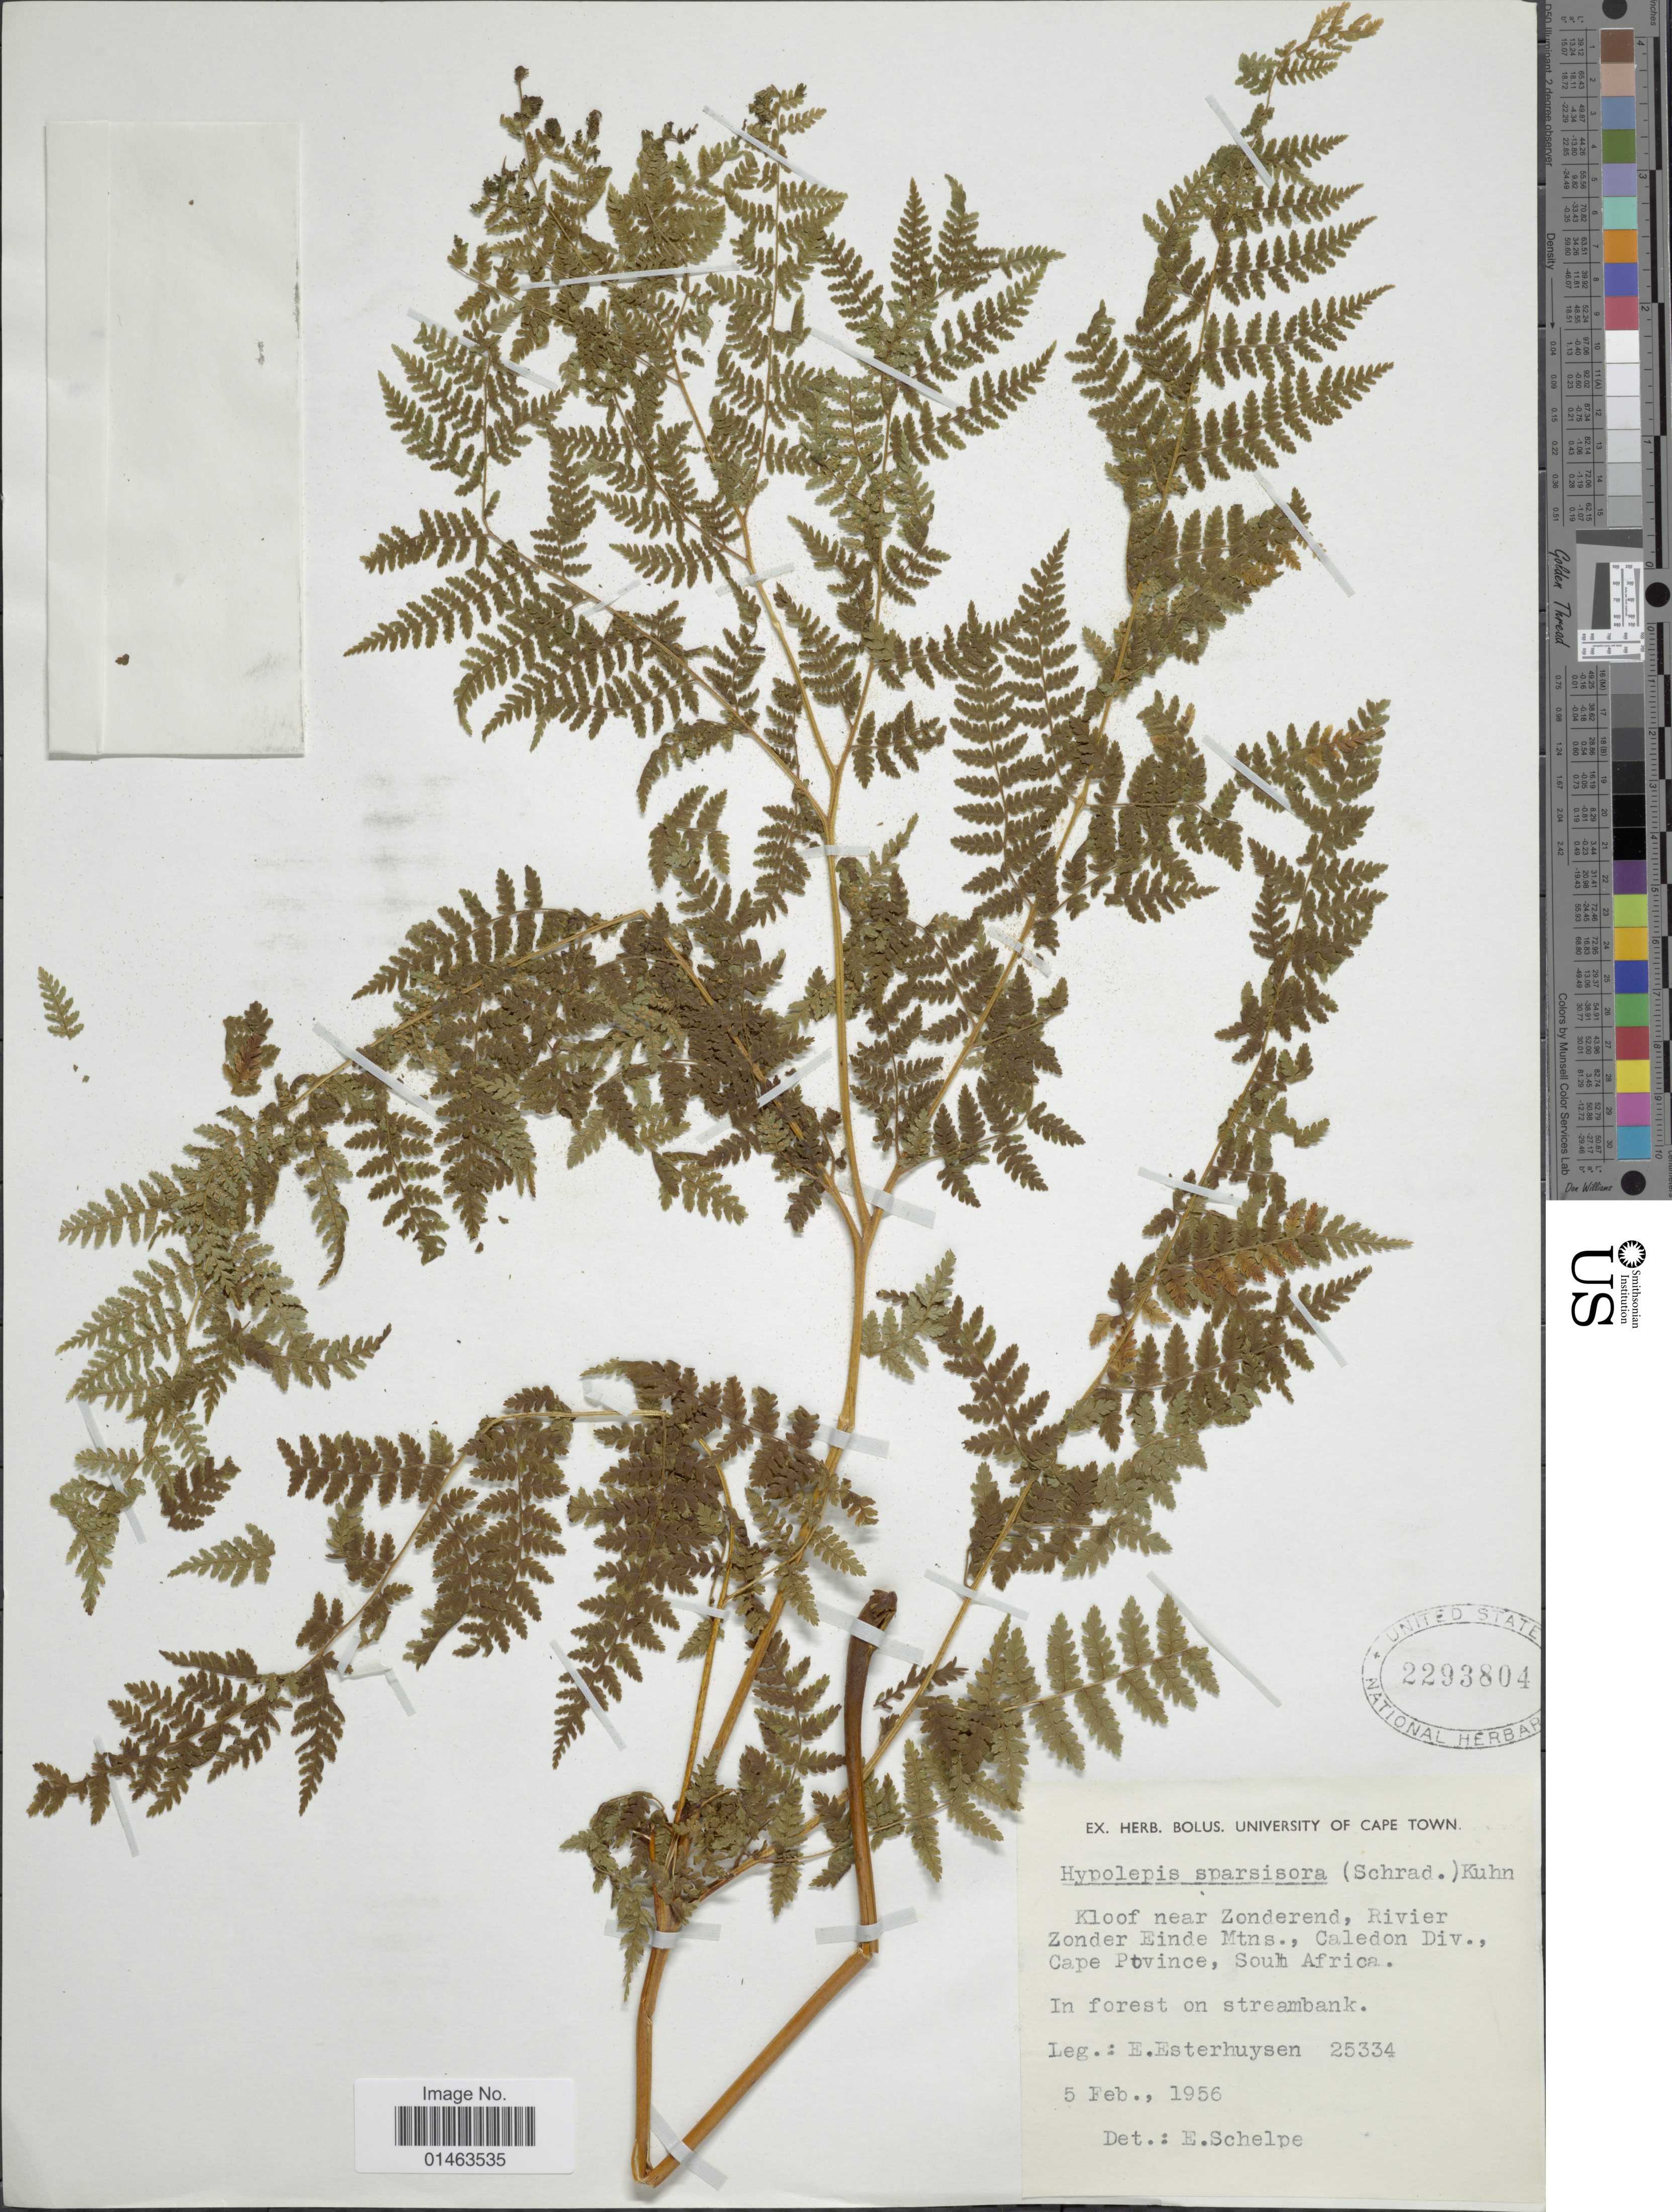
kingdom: Plantae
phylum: Tracheophyta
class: Polypodiopsida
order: Polypodiales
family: Dennstaedtiaceae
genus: Hypolepis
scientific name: Hypolepis sparsisora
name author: (Schrad.) Kuhn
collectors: E. E. Esterhuysen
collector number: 25334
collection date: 1956-02-05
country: South Africa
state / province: Western Cape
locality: Kloof near Zonderend, Rivier Zonder Einde Mtns., Caledon Div., Cape Province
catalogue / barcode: US 2293804